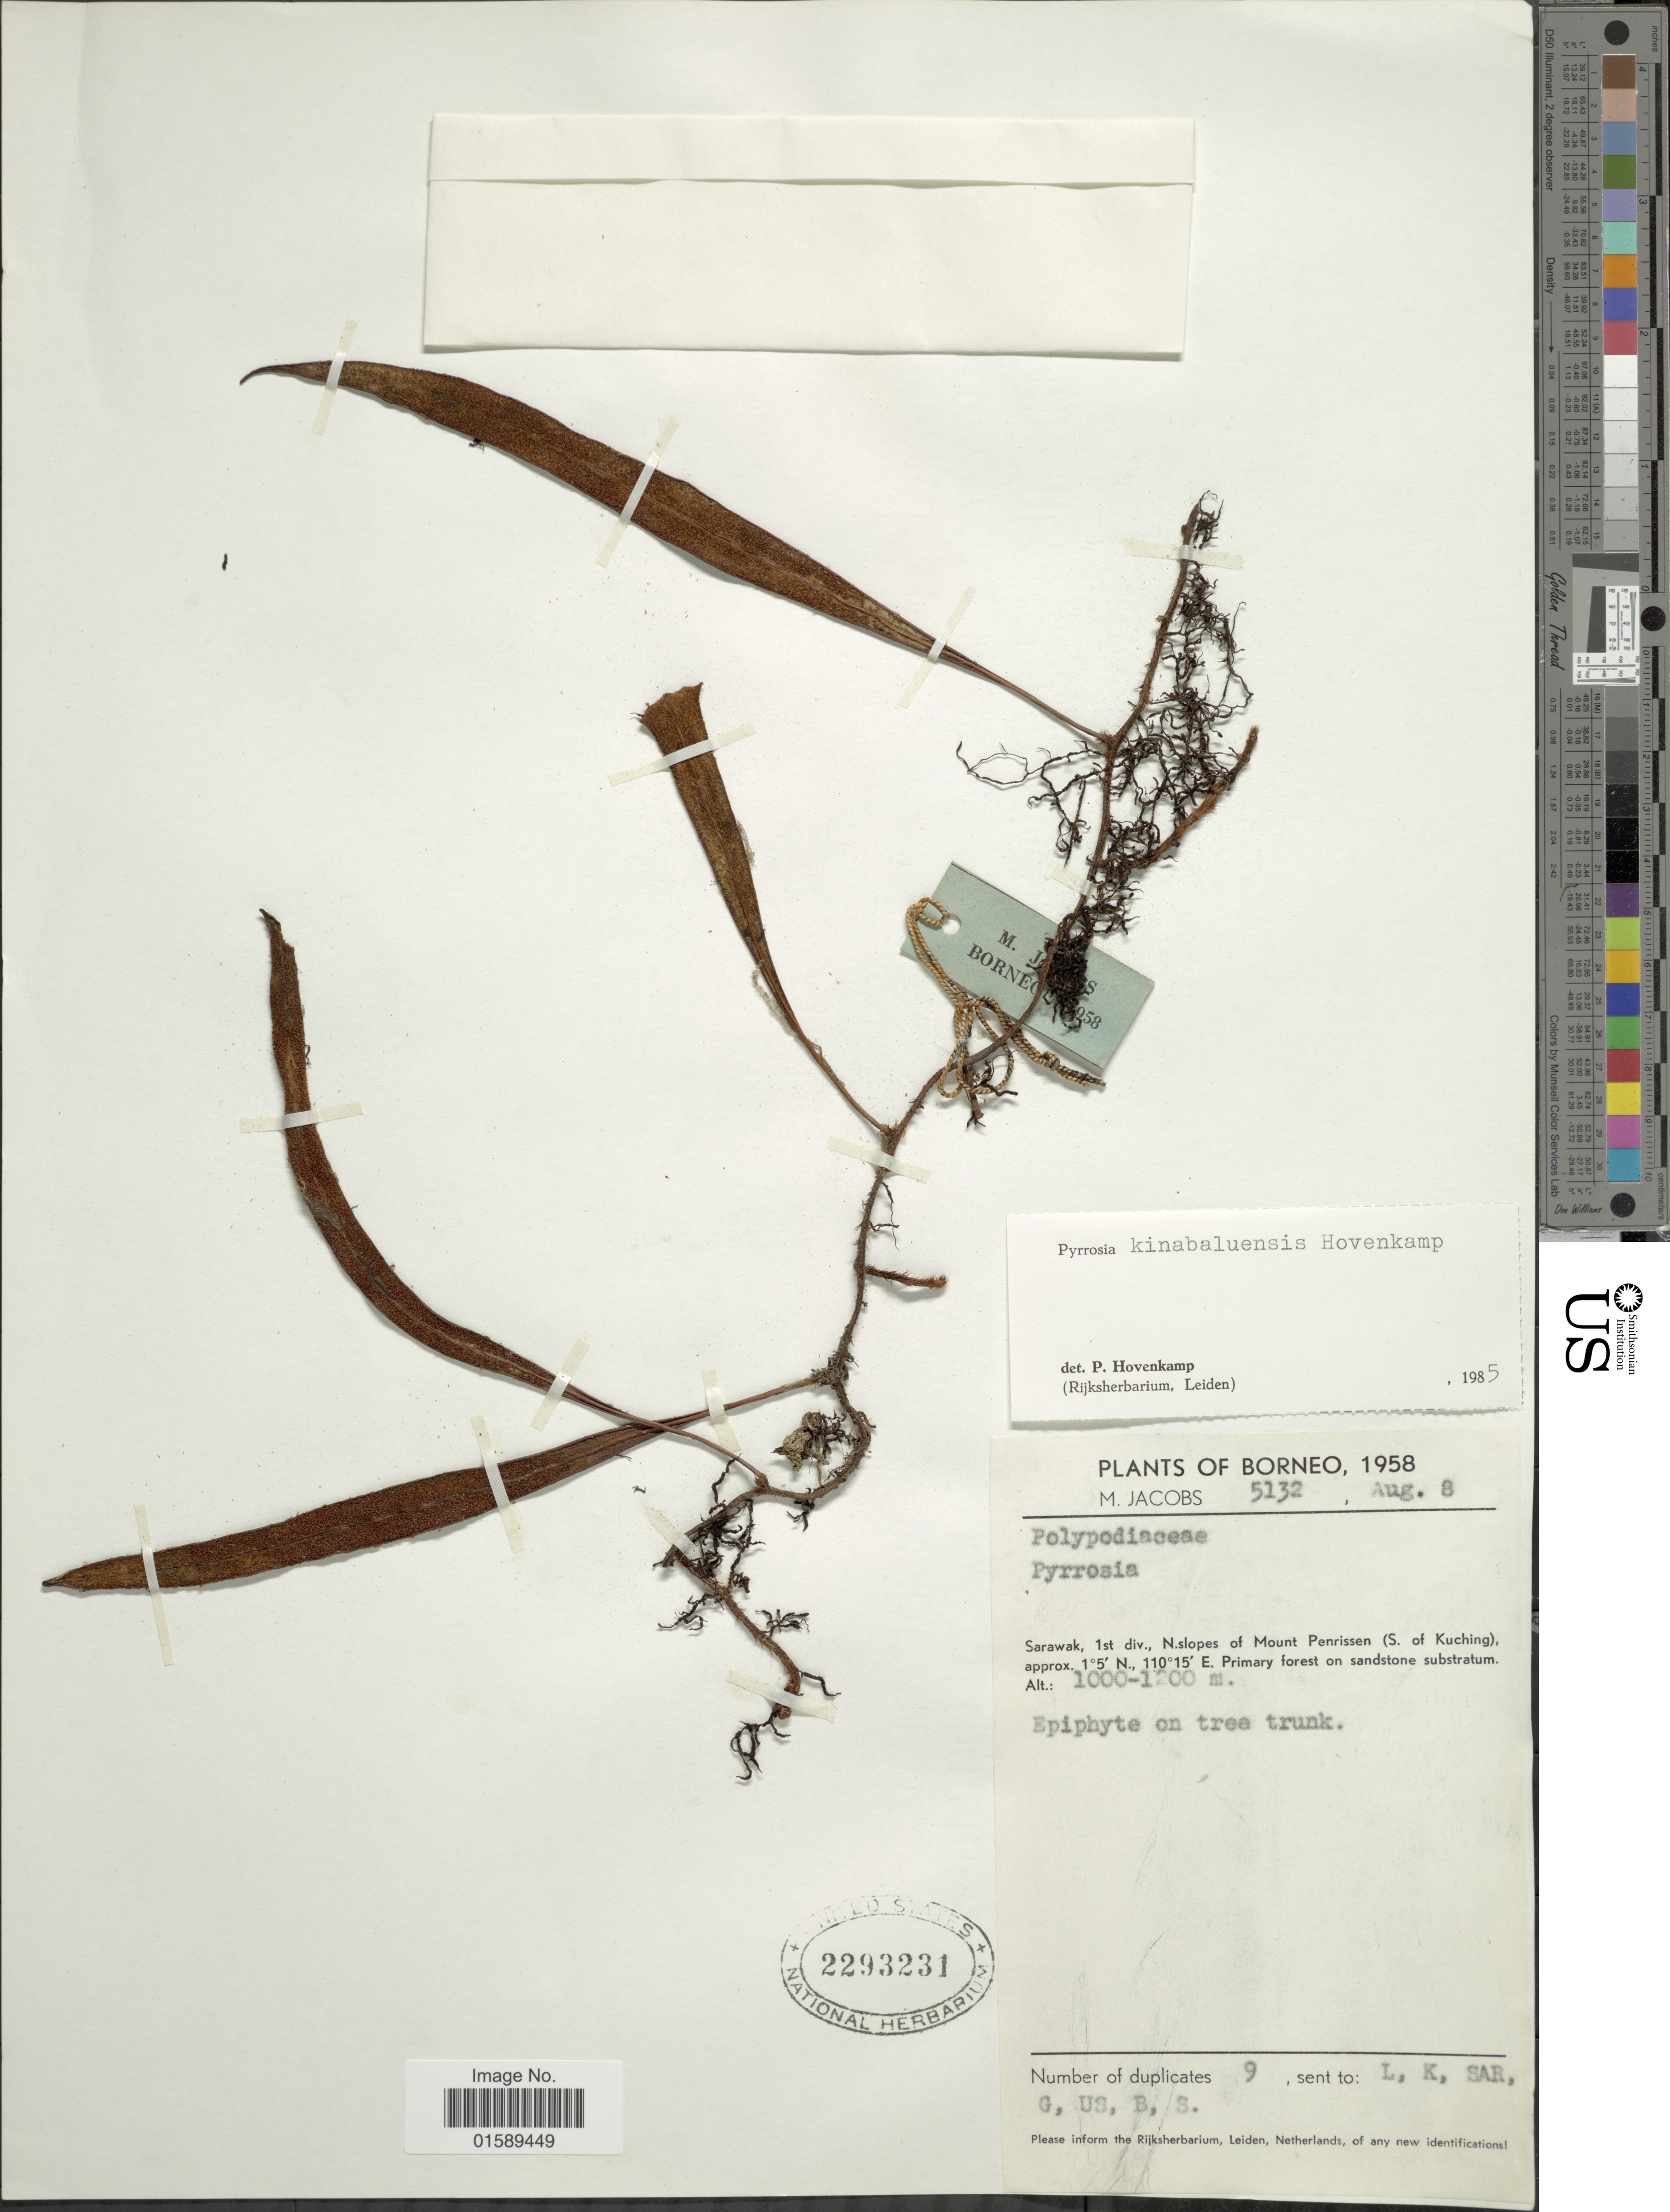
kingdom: Plantae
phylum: Tracheophyta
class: Polypodiopsida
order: Polypodiales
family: Polypodiaceae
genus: Pyrrosia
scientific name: Pyrrosia kinabaluensis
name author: Hovenkamp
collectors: M. Jacobs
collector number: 5132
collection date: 1958-08-08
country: Malaysia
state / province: Sarawak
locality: Borneo, Sarawak, 1st div., N. slopes of Mount Penrissen (S. of Kuching).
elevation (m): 1000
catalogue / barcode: US 2293231